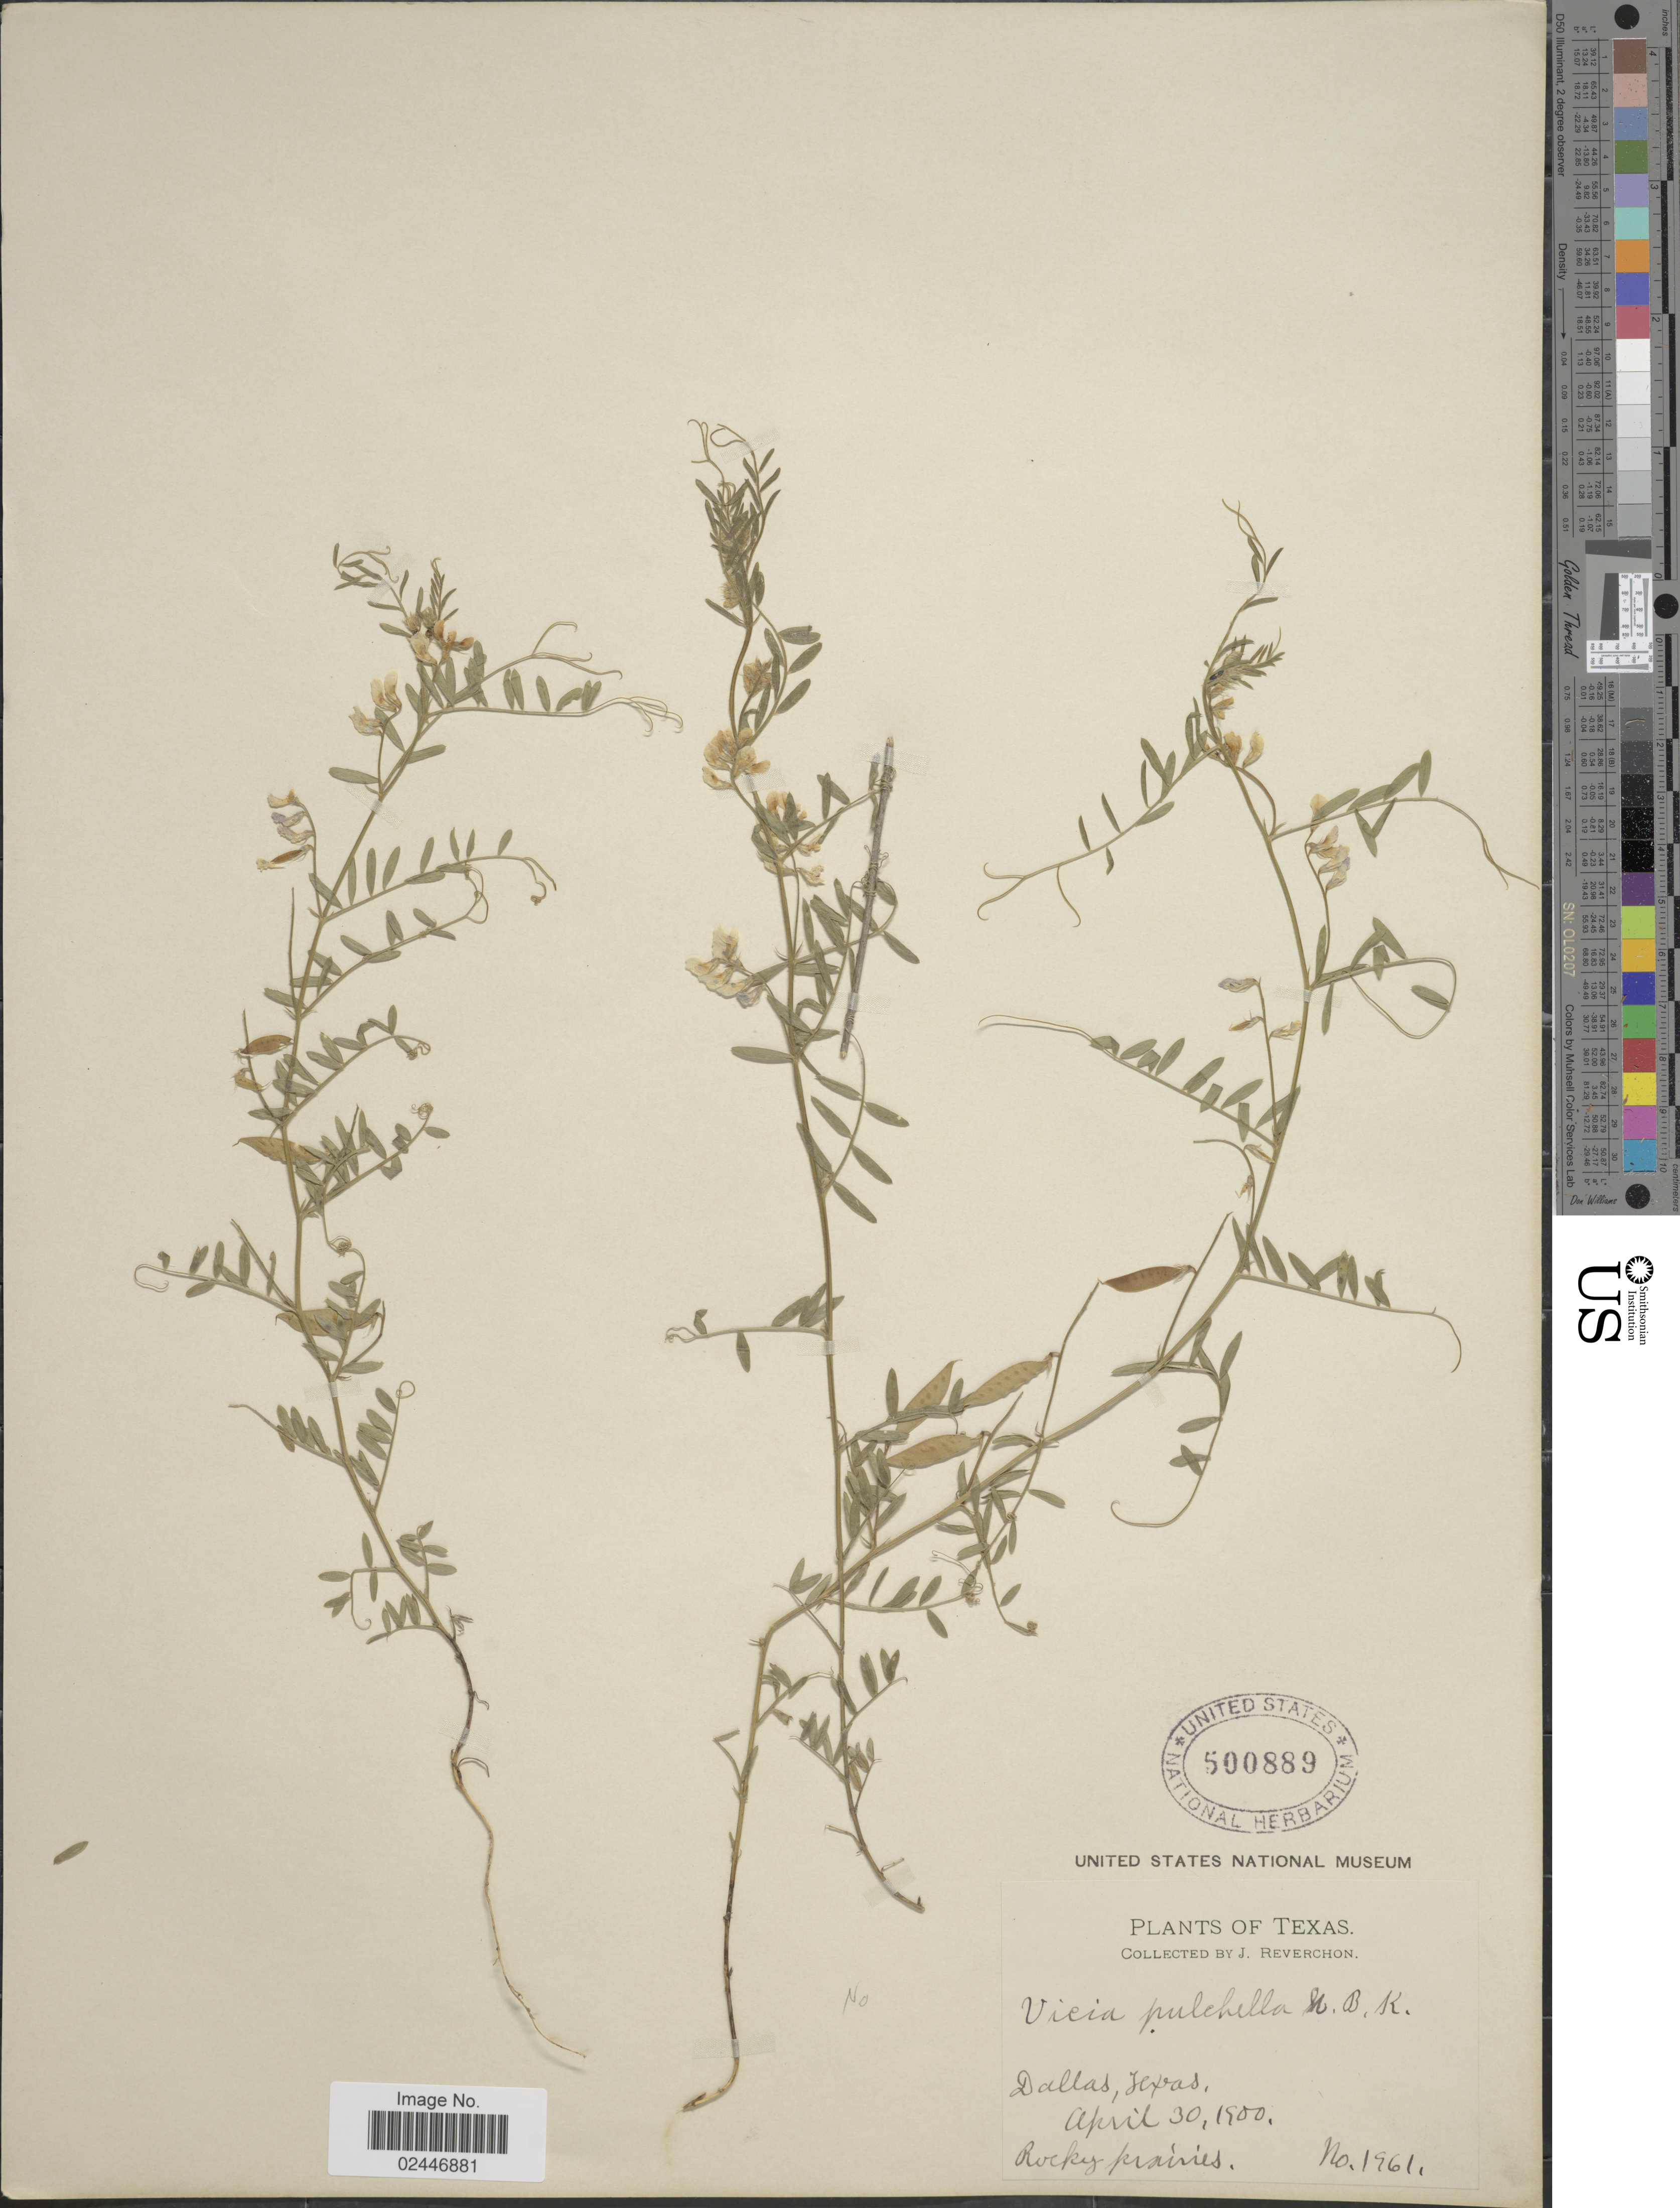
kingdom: Plantae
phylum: Tracheophyta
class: Magnoliopsida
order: Fabales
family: Fabaceae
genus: Vicia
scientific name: Vicia sp.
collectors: B. F. Bush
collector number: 1961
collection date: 1900-04-30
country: United States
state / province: Texas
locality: Dallas, rocky prairies.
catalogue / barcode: US 500889